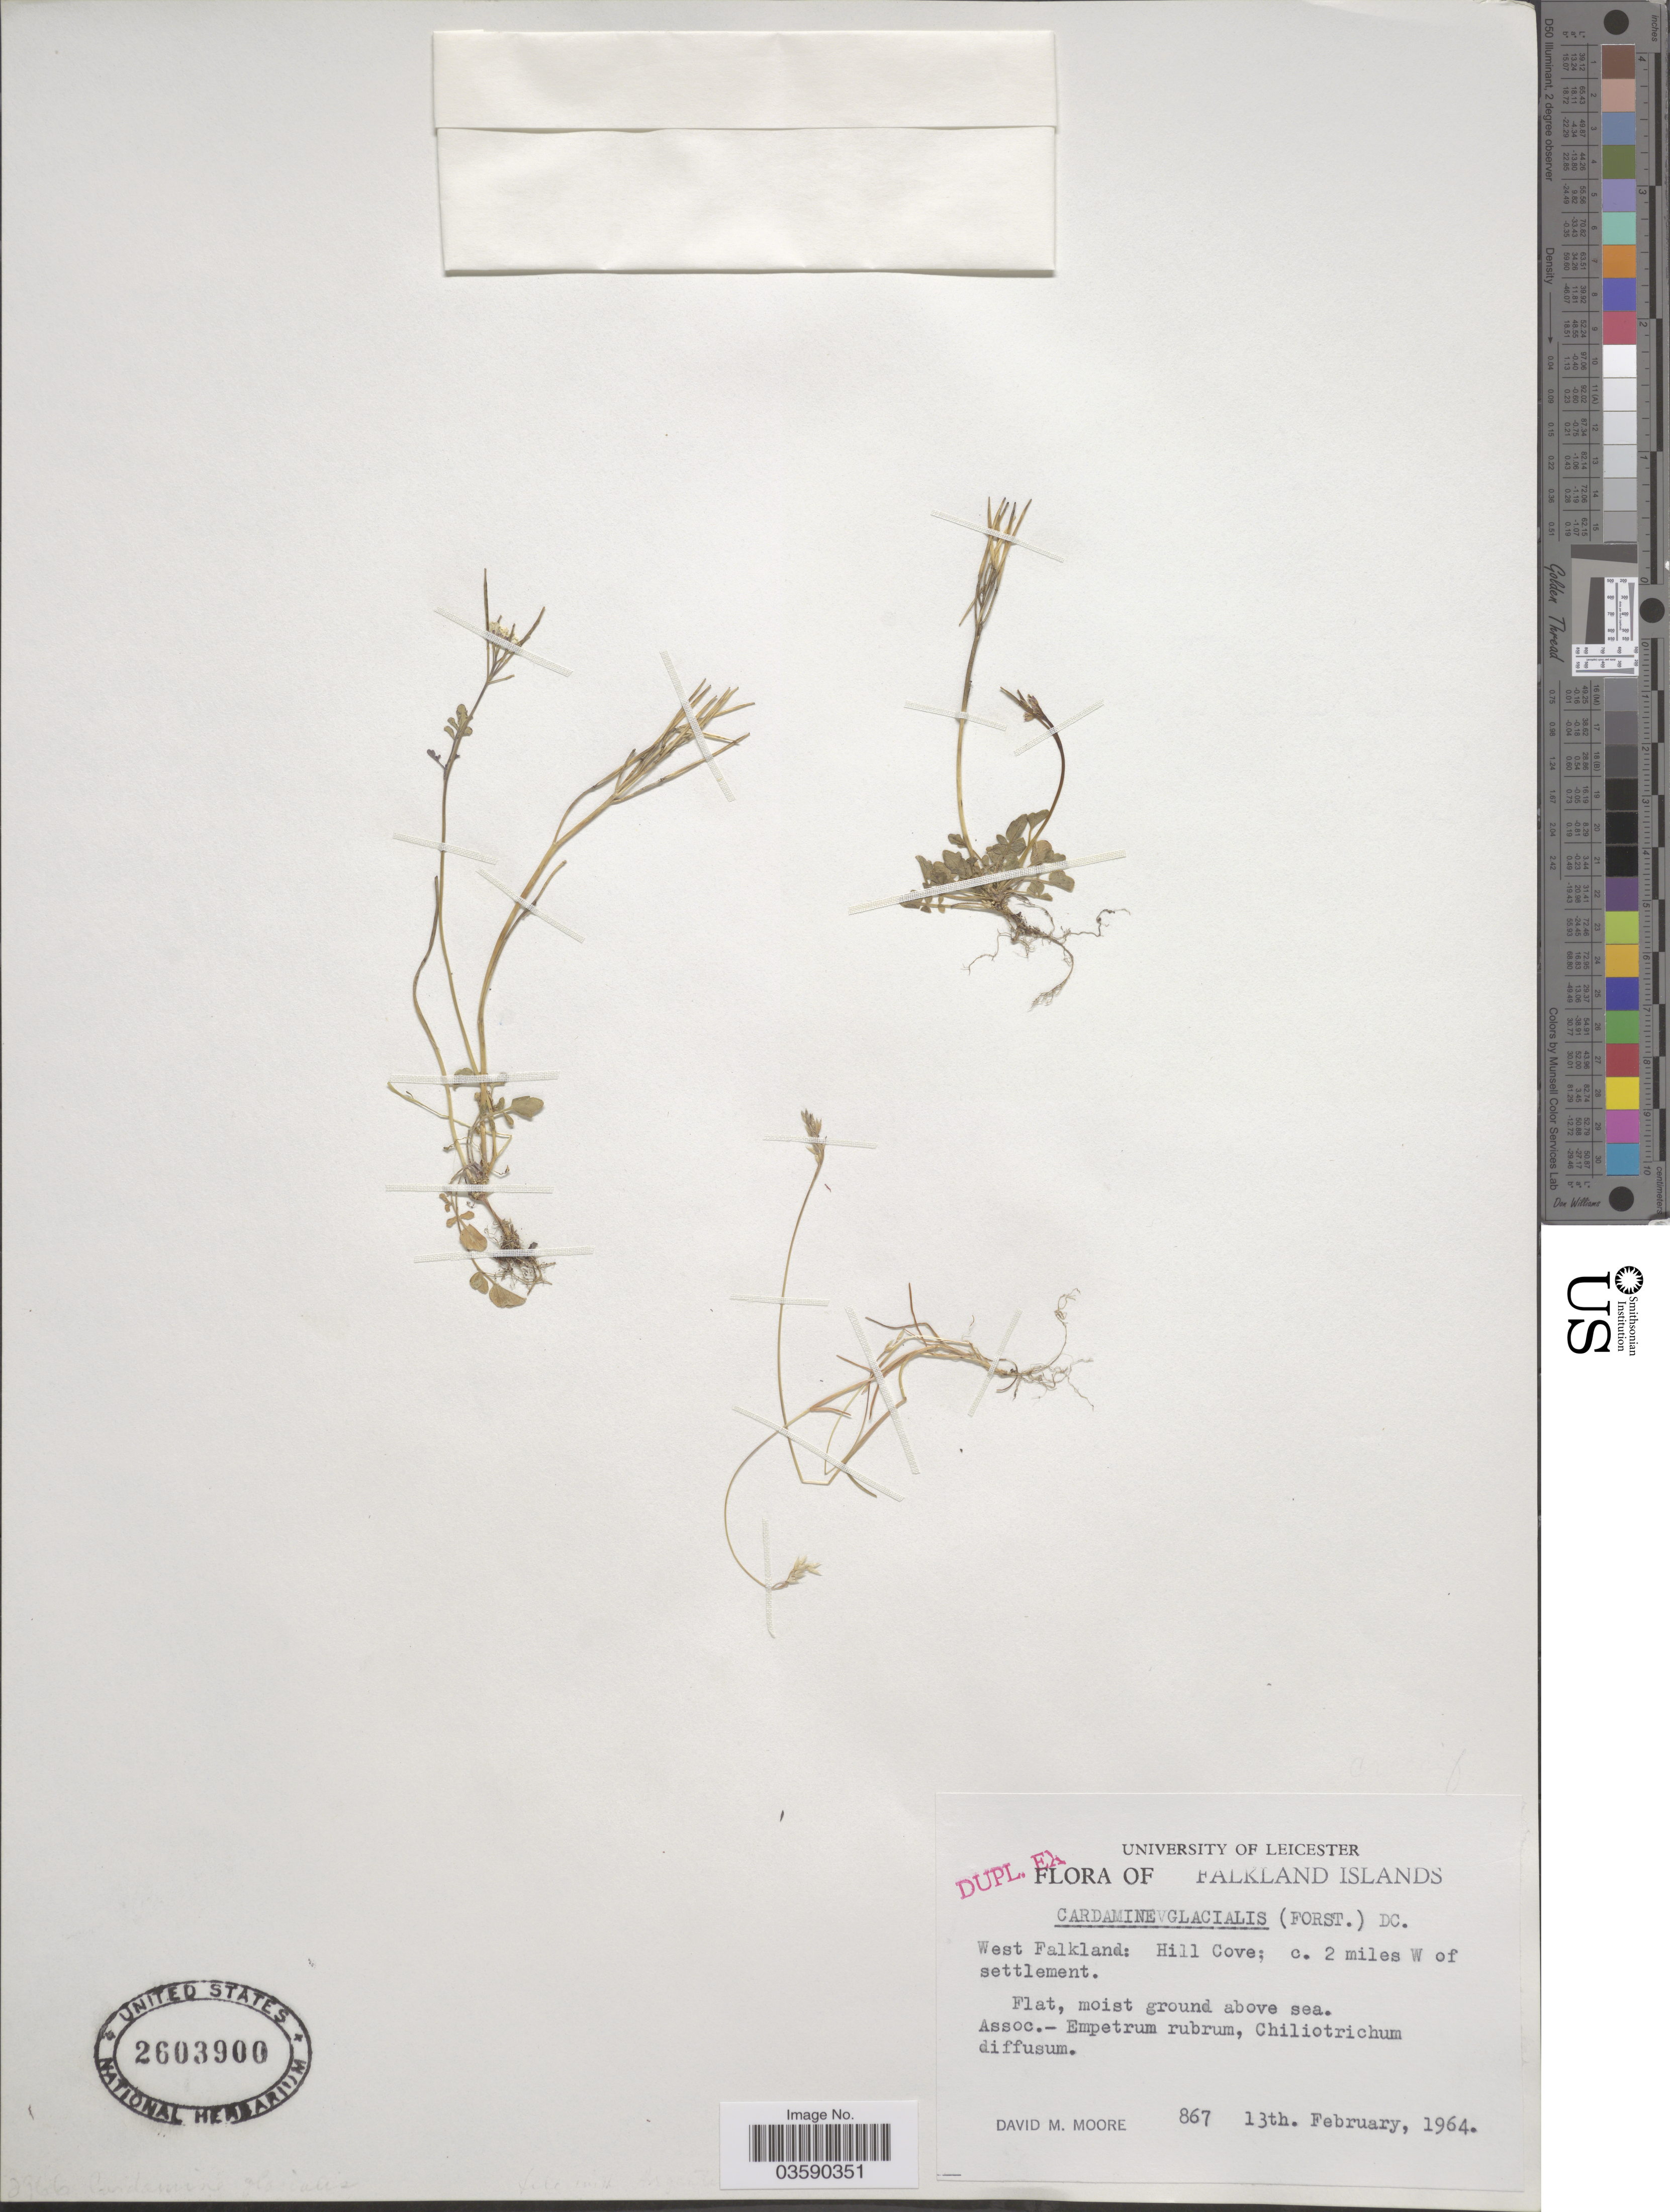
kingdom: Plantae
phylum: Tracheophyta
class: Magnoliopsida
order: Brassicales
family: Brassicaceae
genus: Cardamine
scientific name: Cardamine glacialis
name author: DC.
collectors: D. Moore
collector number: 867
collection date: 1964-02-13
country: Falkland Islands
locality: West Falkland: Hill Cove; c. 2 miles W of settlement.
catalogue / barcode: US 2603900